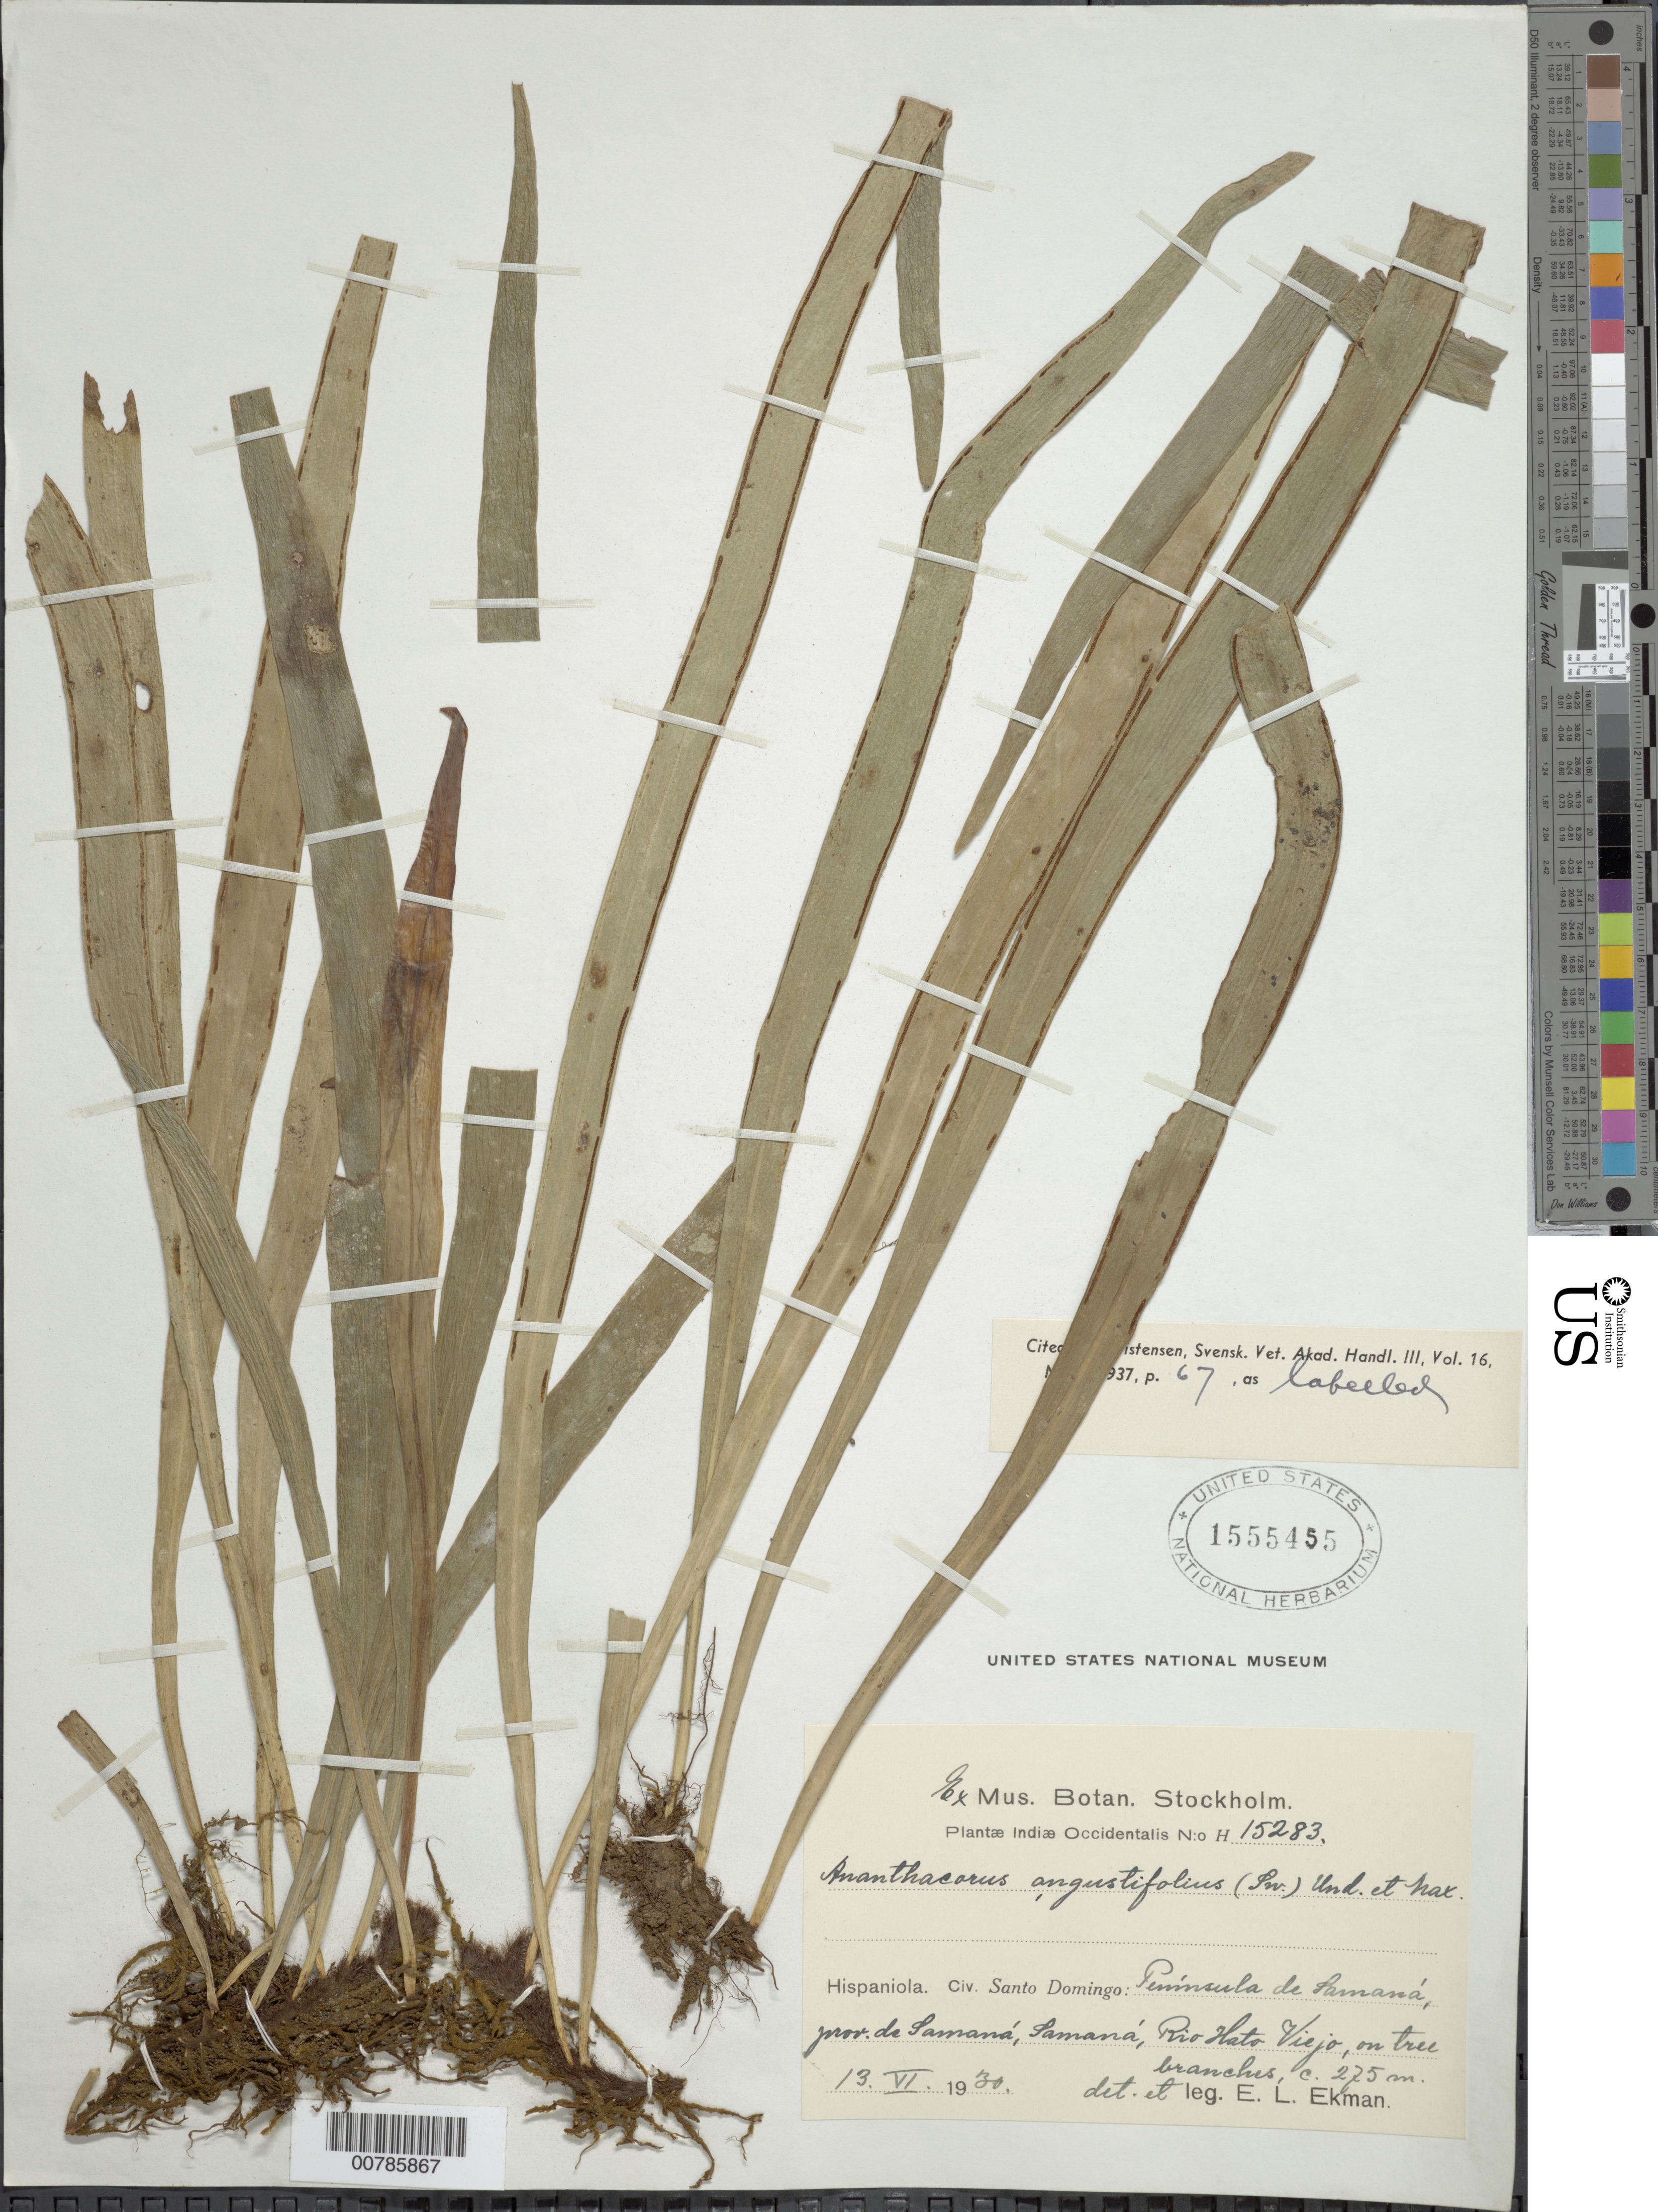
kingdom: Plantae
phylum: Tracheophyta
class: Polypodiopsida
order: Polypodiales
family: Pteridaceae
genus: Ananthacorus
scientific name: Ananthacorus angustifolius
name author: (Sw.) Underw. & Maxon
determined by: Christensen, C. F. A.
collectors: E. L. Ekman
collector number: H 15283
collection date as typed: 13 Jun 1930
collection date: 1930-06-13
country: Dominican Republic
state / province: Samana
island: Hispaniola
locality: Peninsula de Samaná, Samaná, Río Hato Viejo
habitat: On tree branches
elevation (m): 275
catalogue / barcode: US 1555455